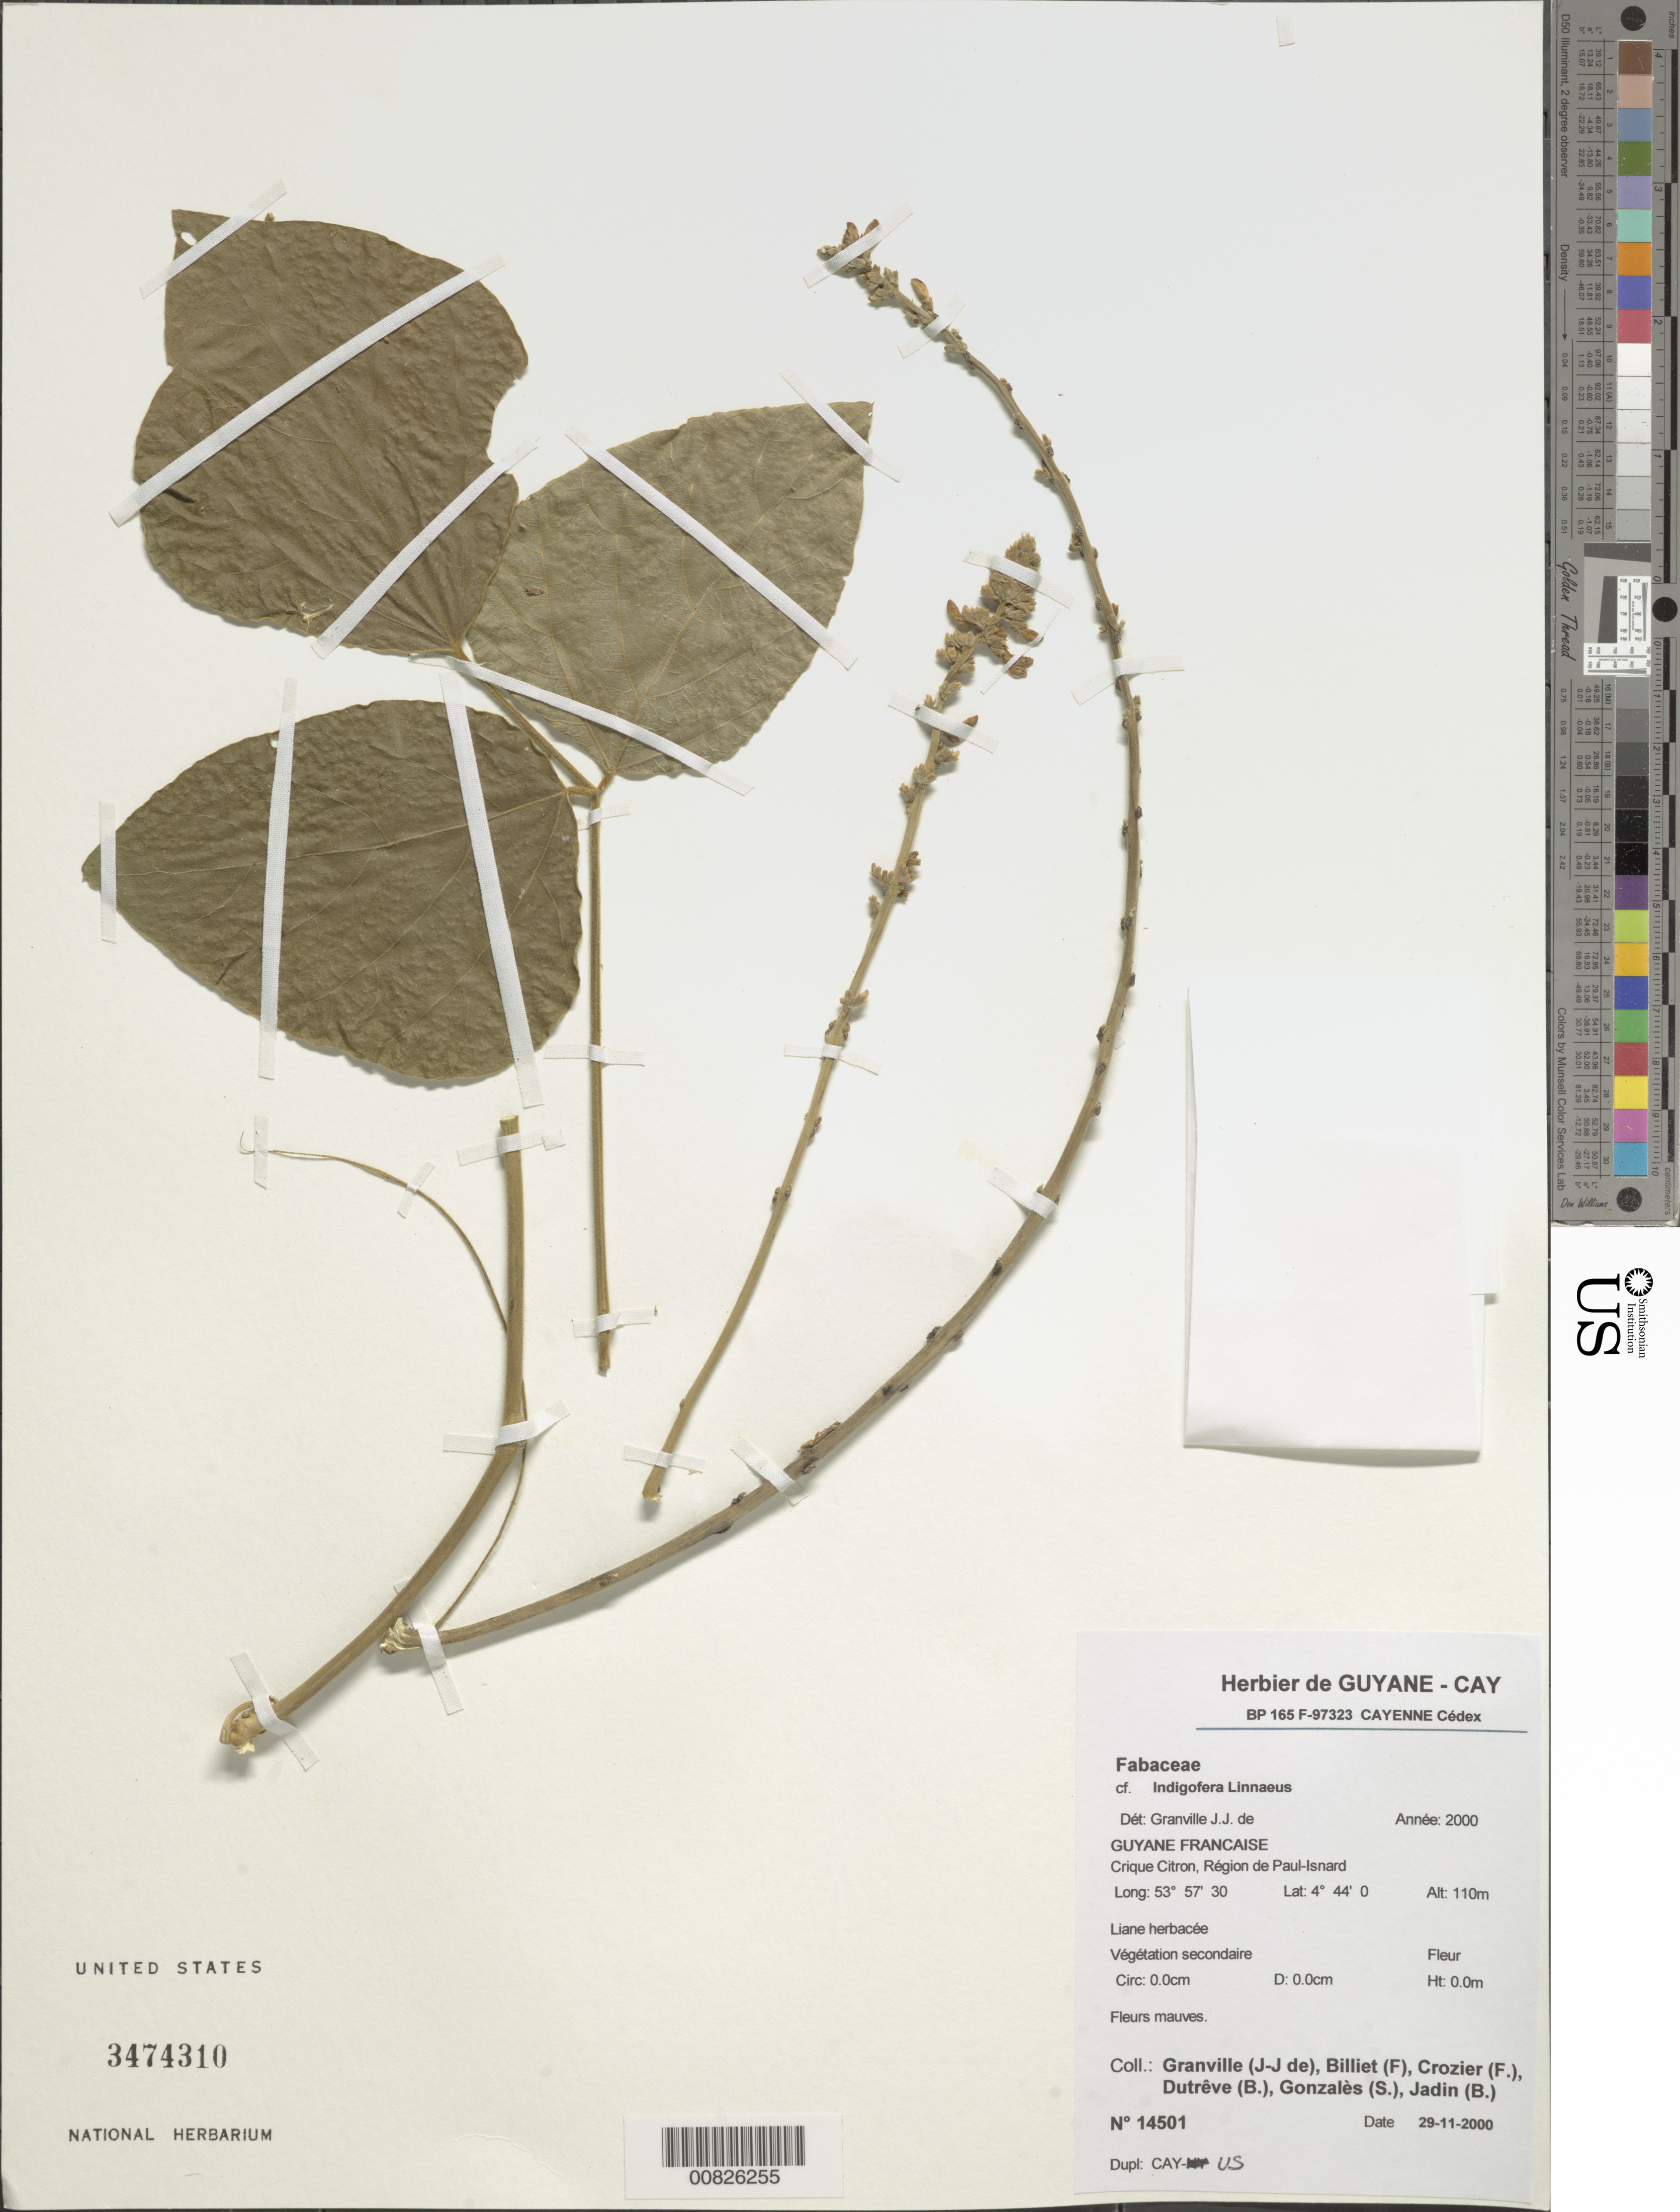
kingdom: Plantae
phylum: Tracheophyta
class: Magnoliopsida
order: Fabales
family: Fabaceae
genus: Indigofera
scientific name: Indigofera sp.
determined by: Granville, J. J. de, (CAY), Institut de Recherche pour le Developpement (IRD) (FRENCH GUIANA)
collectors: J.-J. de Granville, F. Billiet, F. Crozier, B. Dutrêve, S. Gonzales & B. Jadin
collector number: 14501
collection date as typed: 29-Nov-00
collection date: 2000-11-29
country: French Guiana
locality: Massif Dékou-Dékou 5, région de Paul-Isnard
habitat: Vegetation secondaire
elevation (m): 110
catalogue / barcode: US 3474310